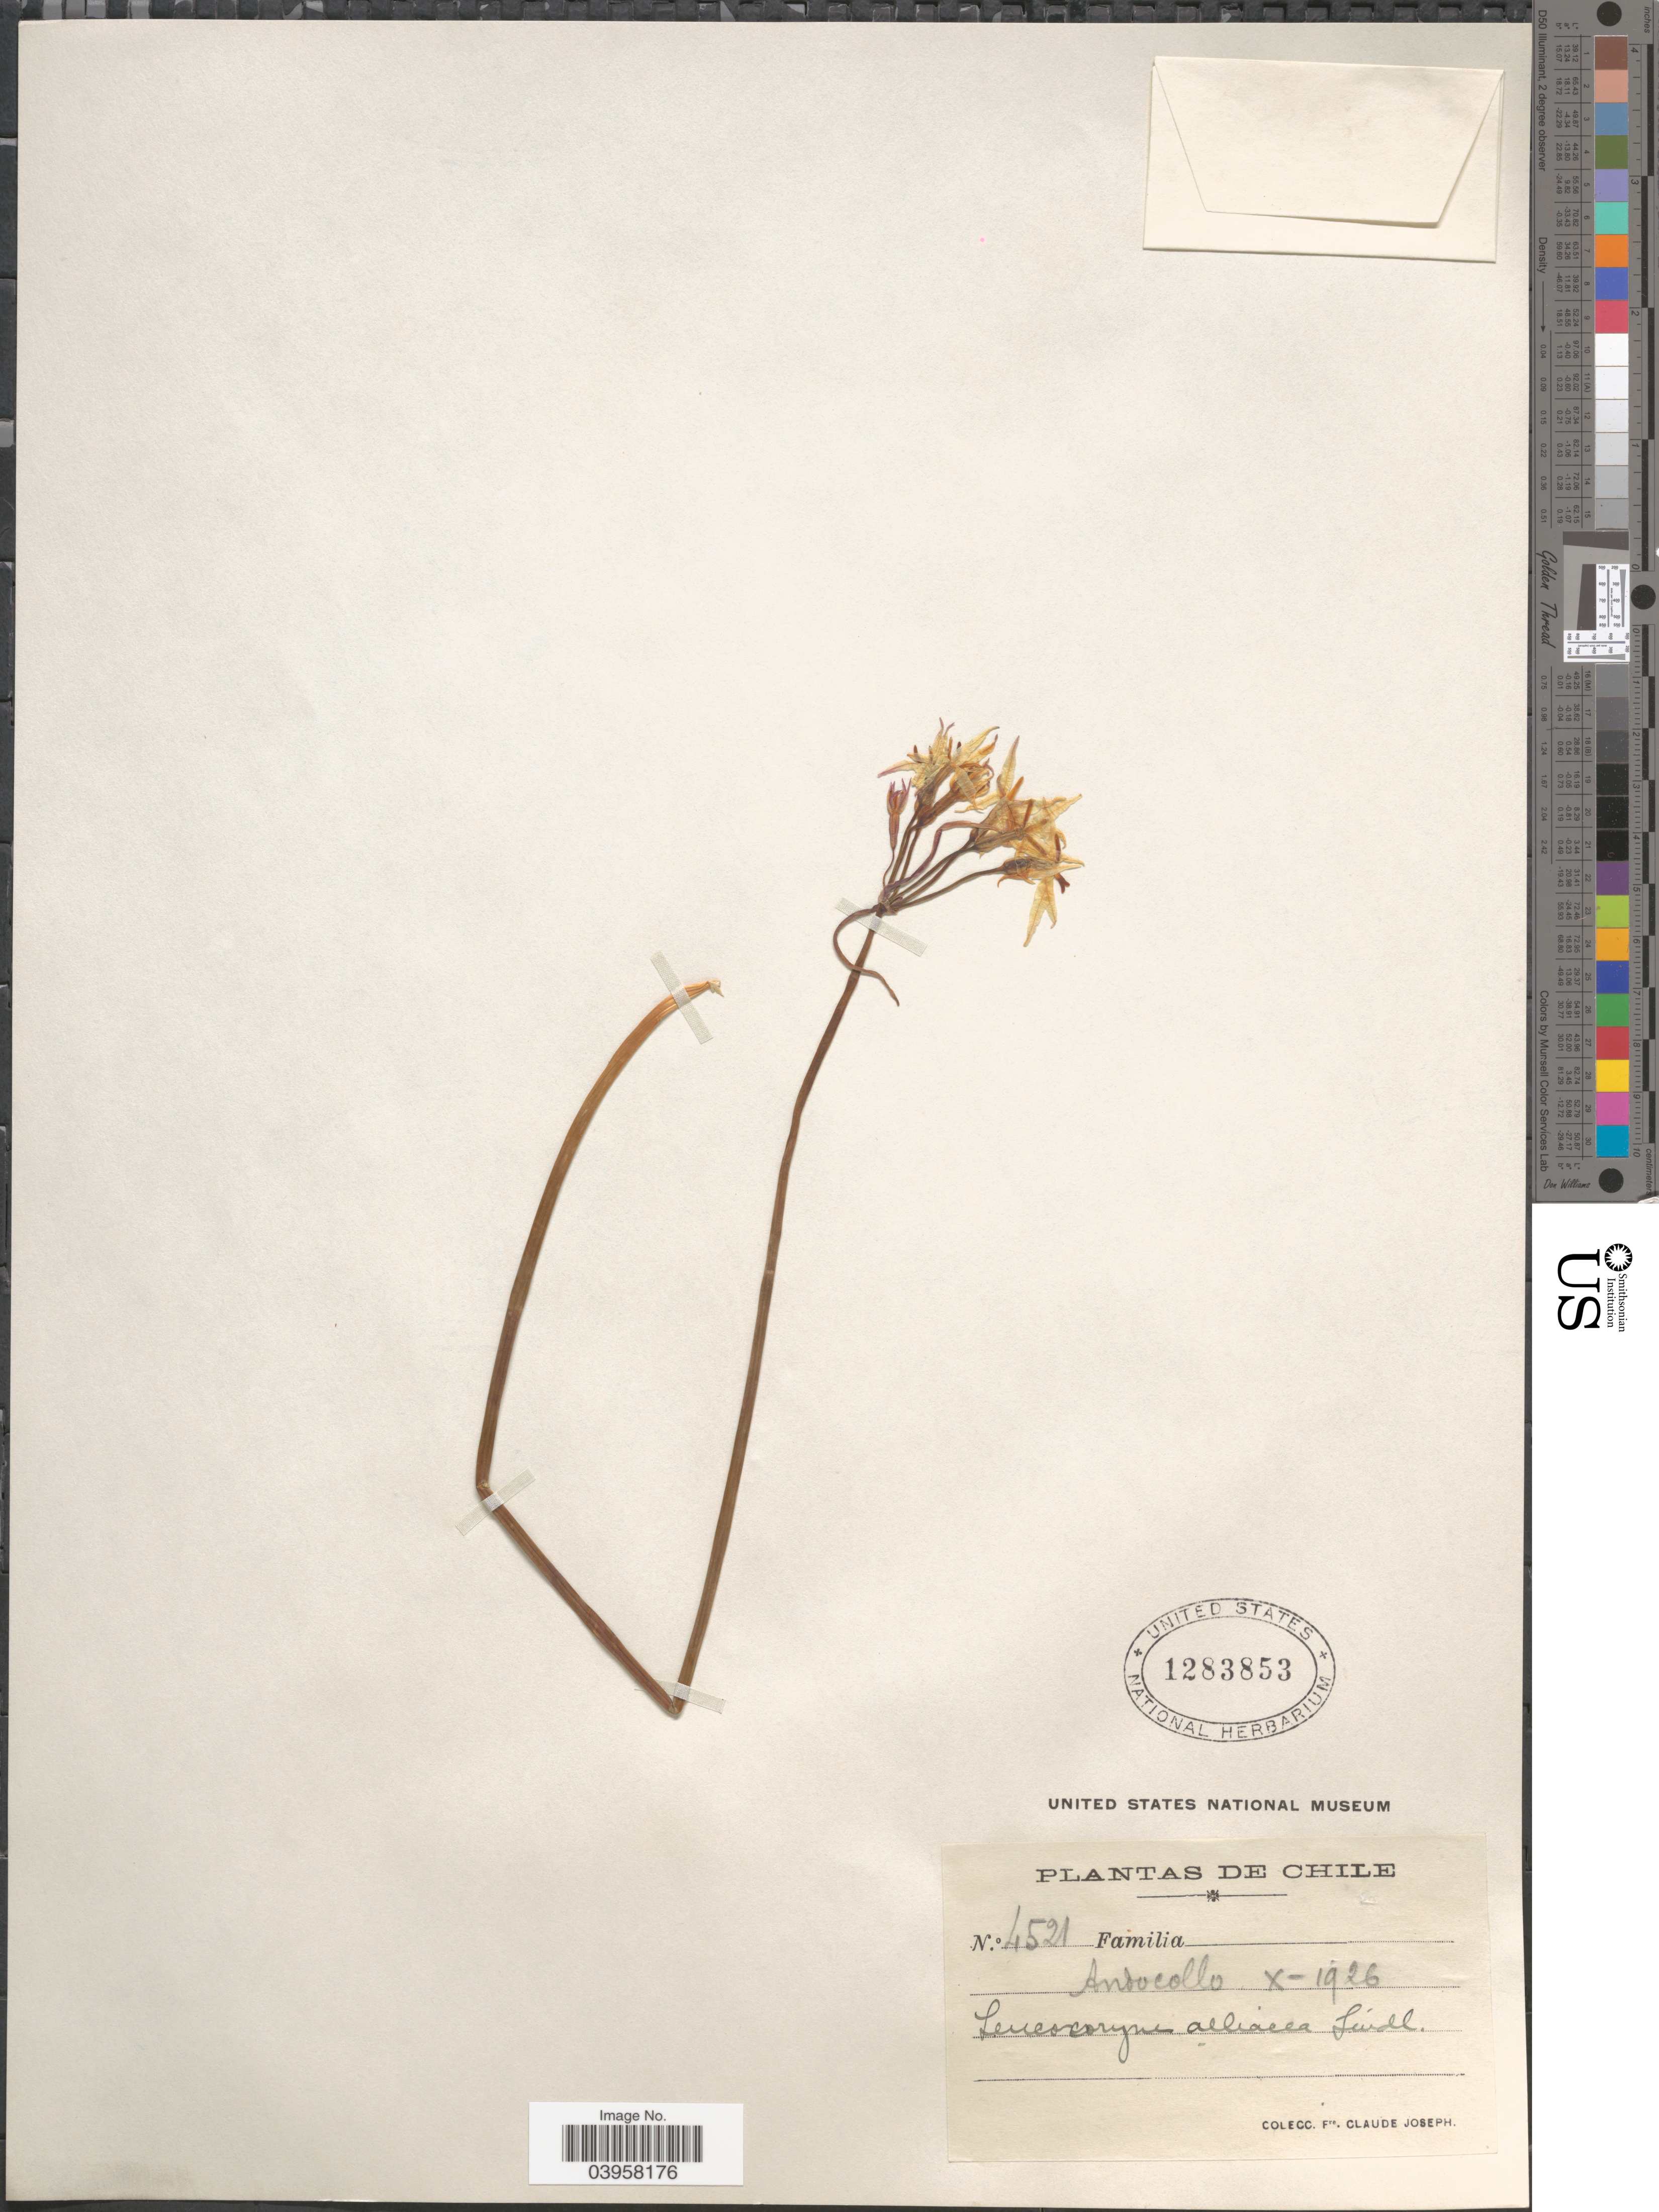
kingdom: Plantae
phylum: Tracheophyta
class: Liliopsida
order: Asparagales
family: Amaryllidaceae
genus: Leucocoryne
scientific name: Leucocoryne alliacea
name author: Lindl.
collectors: Bro. Claude-Joseph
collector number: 4521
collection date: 1926-10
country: Chile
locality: Andocollo.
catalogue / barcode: US 1283853